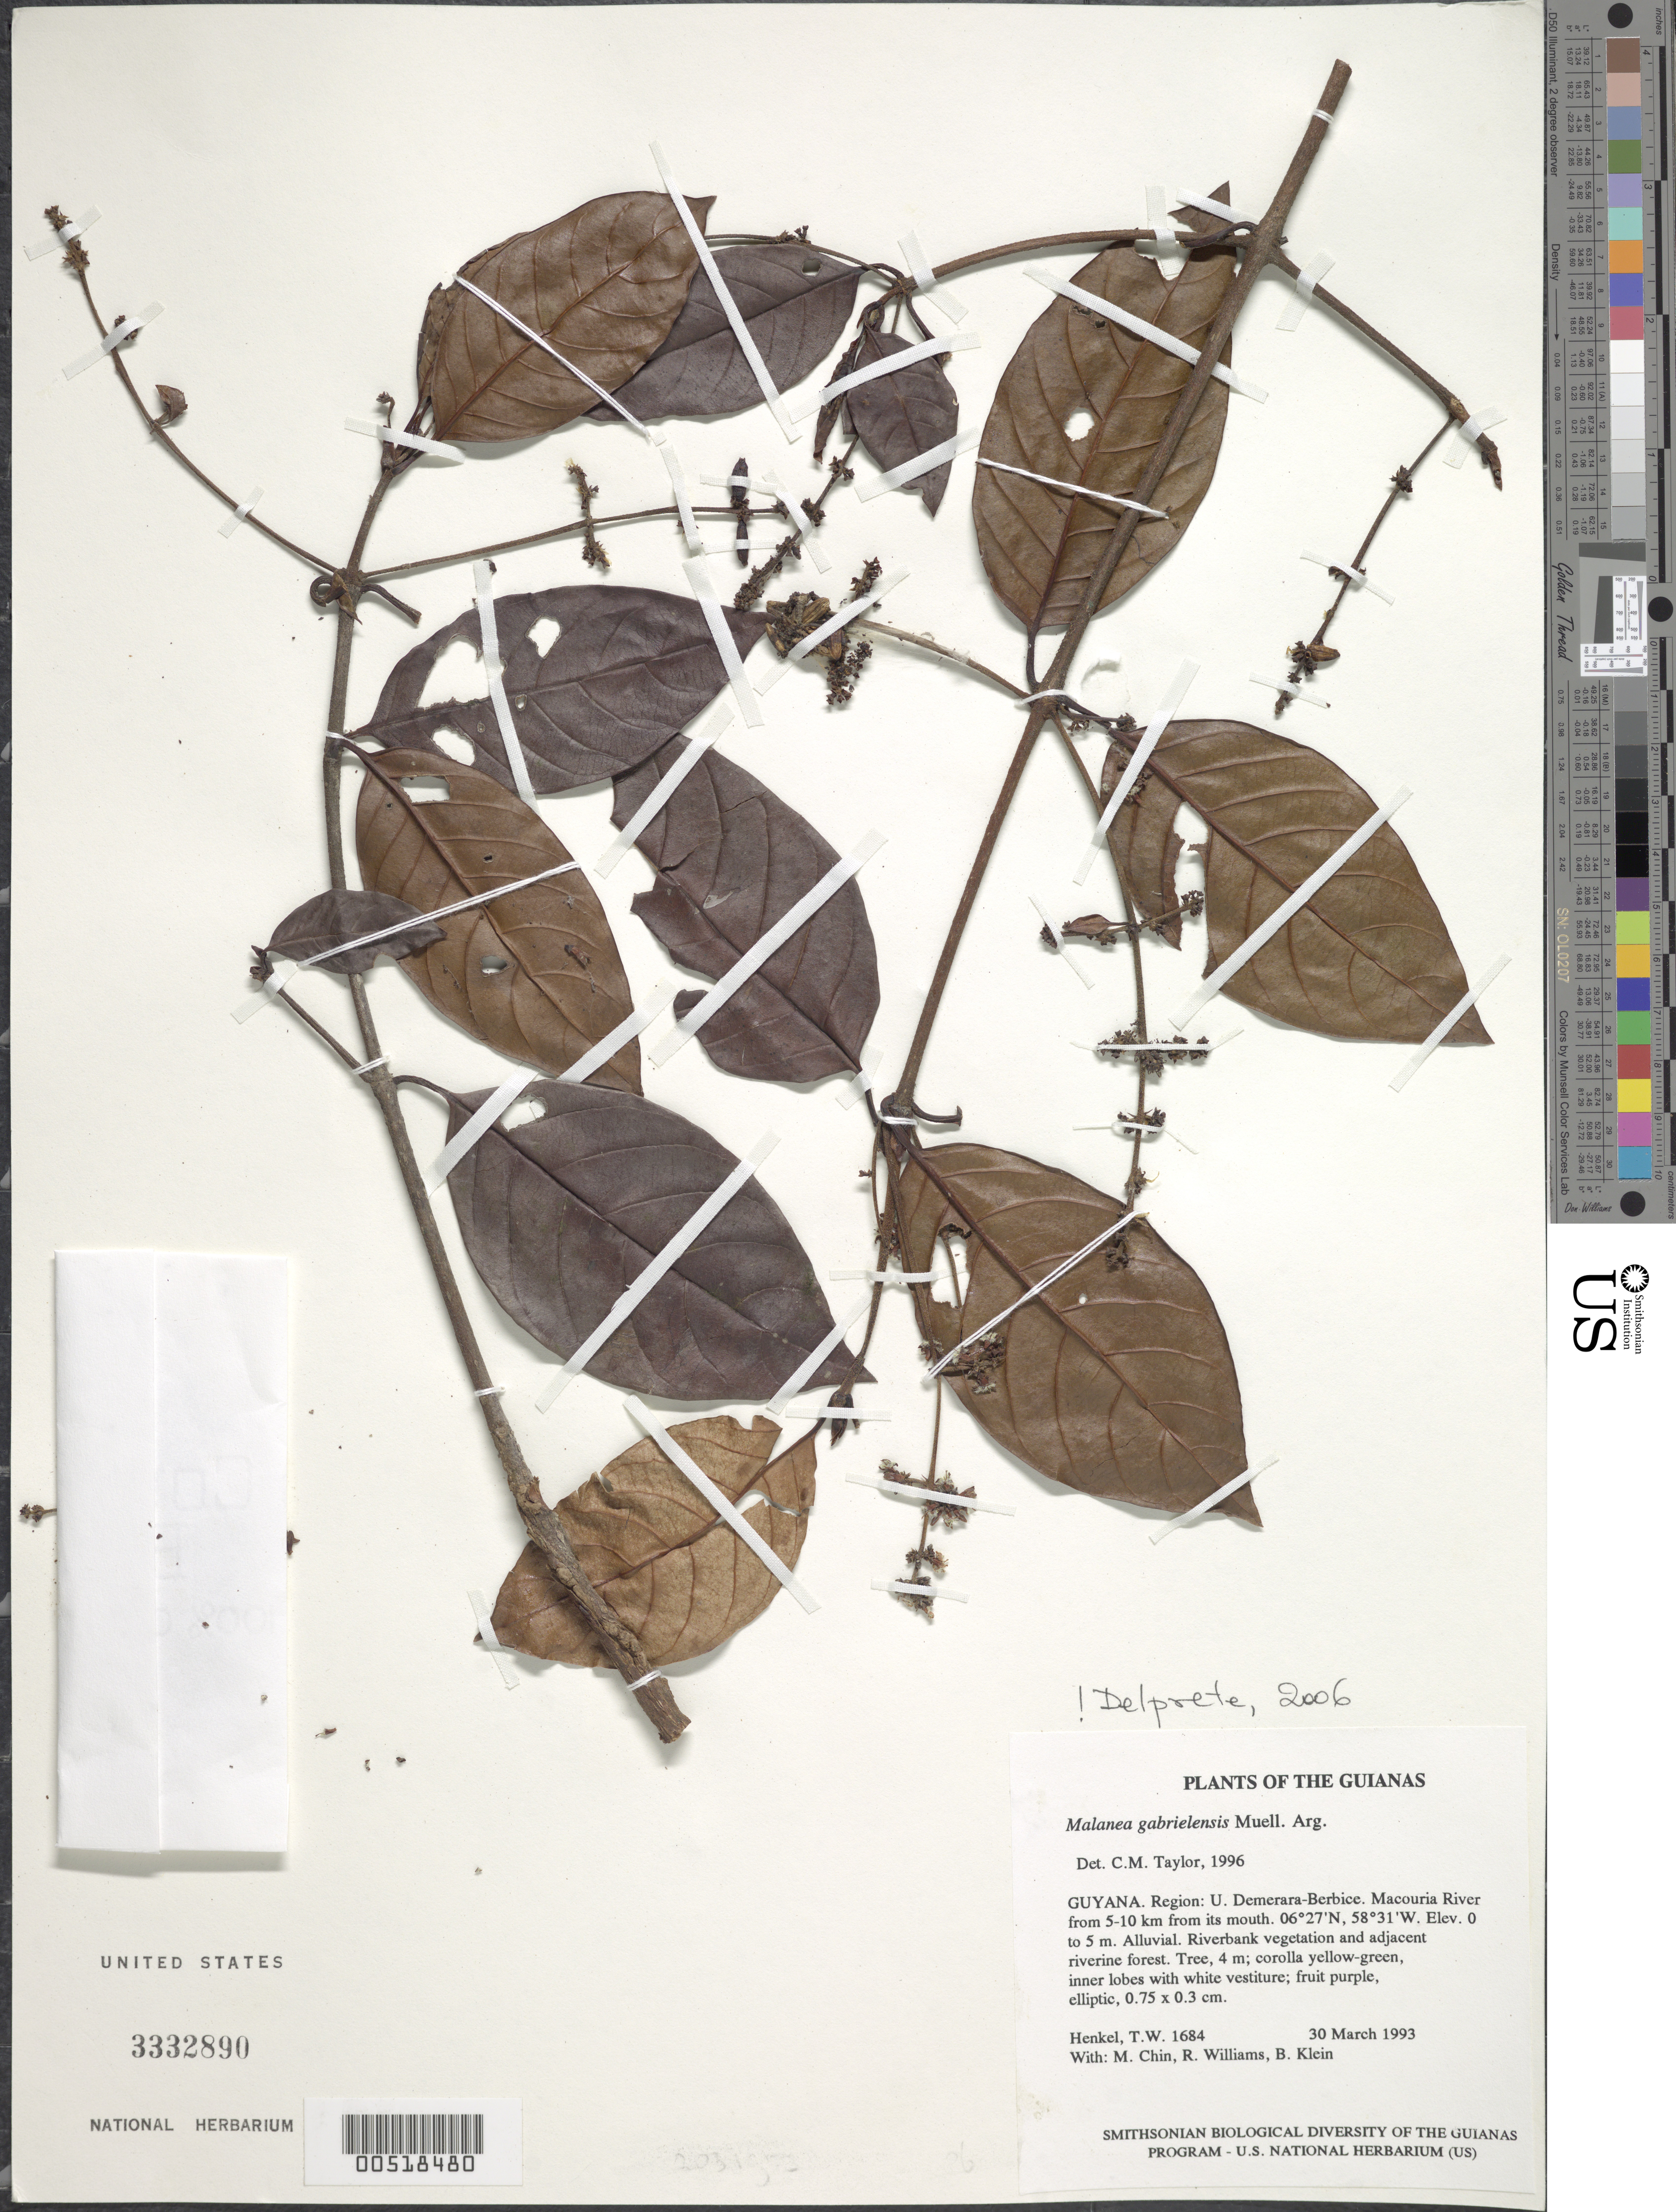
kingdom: Plantae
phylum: Tracheophyta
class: Magnoliopsida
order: Gentianales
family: Rubiaceae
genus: Malanea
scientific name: Malanea gabrielensis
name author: Müll. Arg.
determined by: Delprete, P. G., Herb. de Guyane Cay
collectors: T. Henkel, M. Chin, R. Williams & B. Klein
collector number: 1684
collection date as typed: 30 March 1993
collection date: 1993-03-30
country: Guyana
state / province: U. Demerara-Berbice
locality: Macouria River from 5-10 km from its mouth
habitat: Alluvial. Riverbank vegetation and adjacent riverine forest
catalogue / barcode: US 3332890